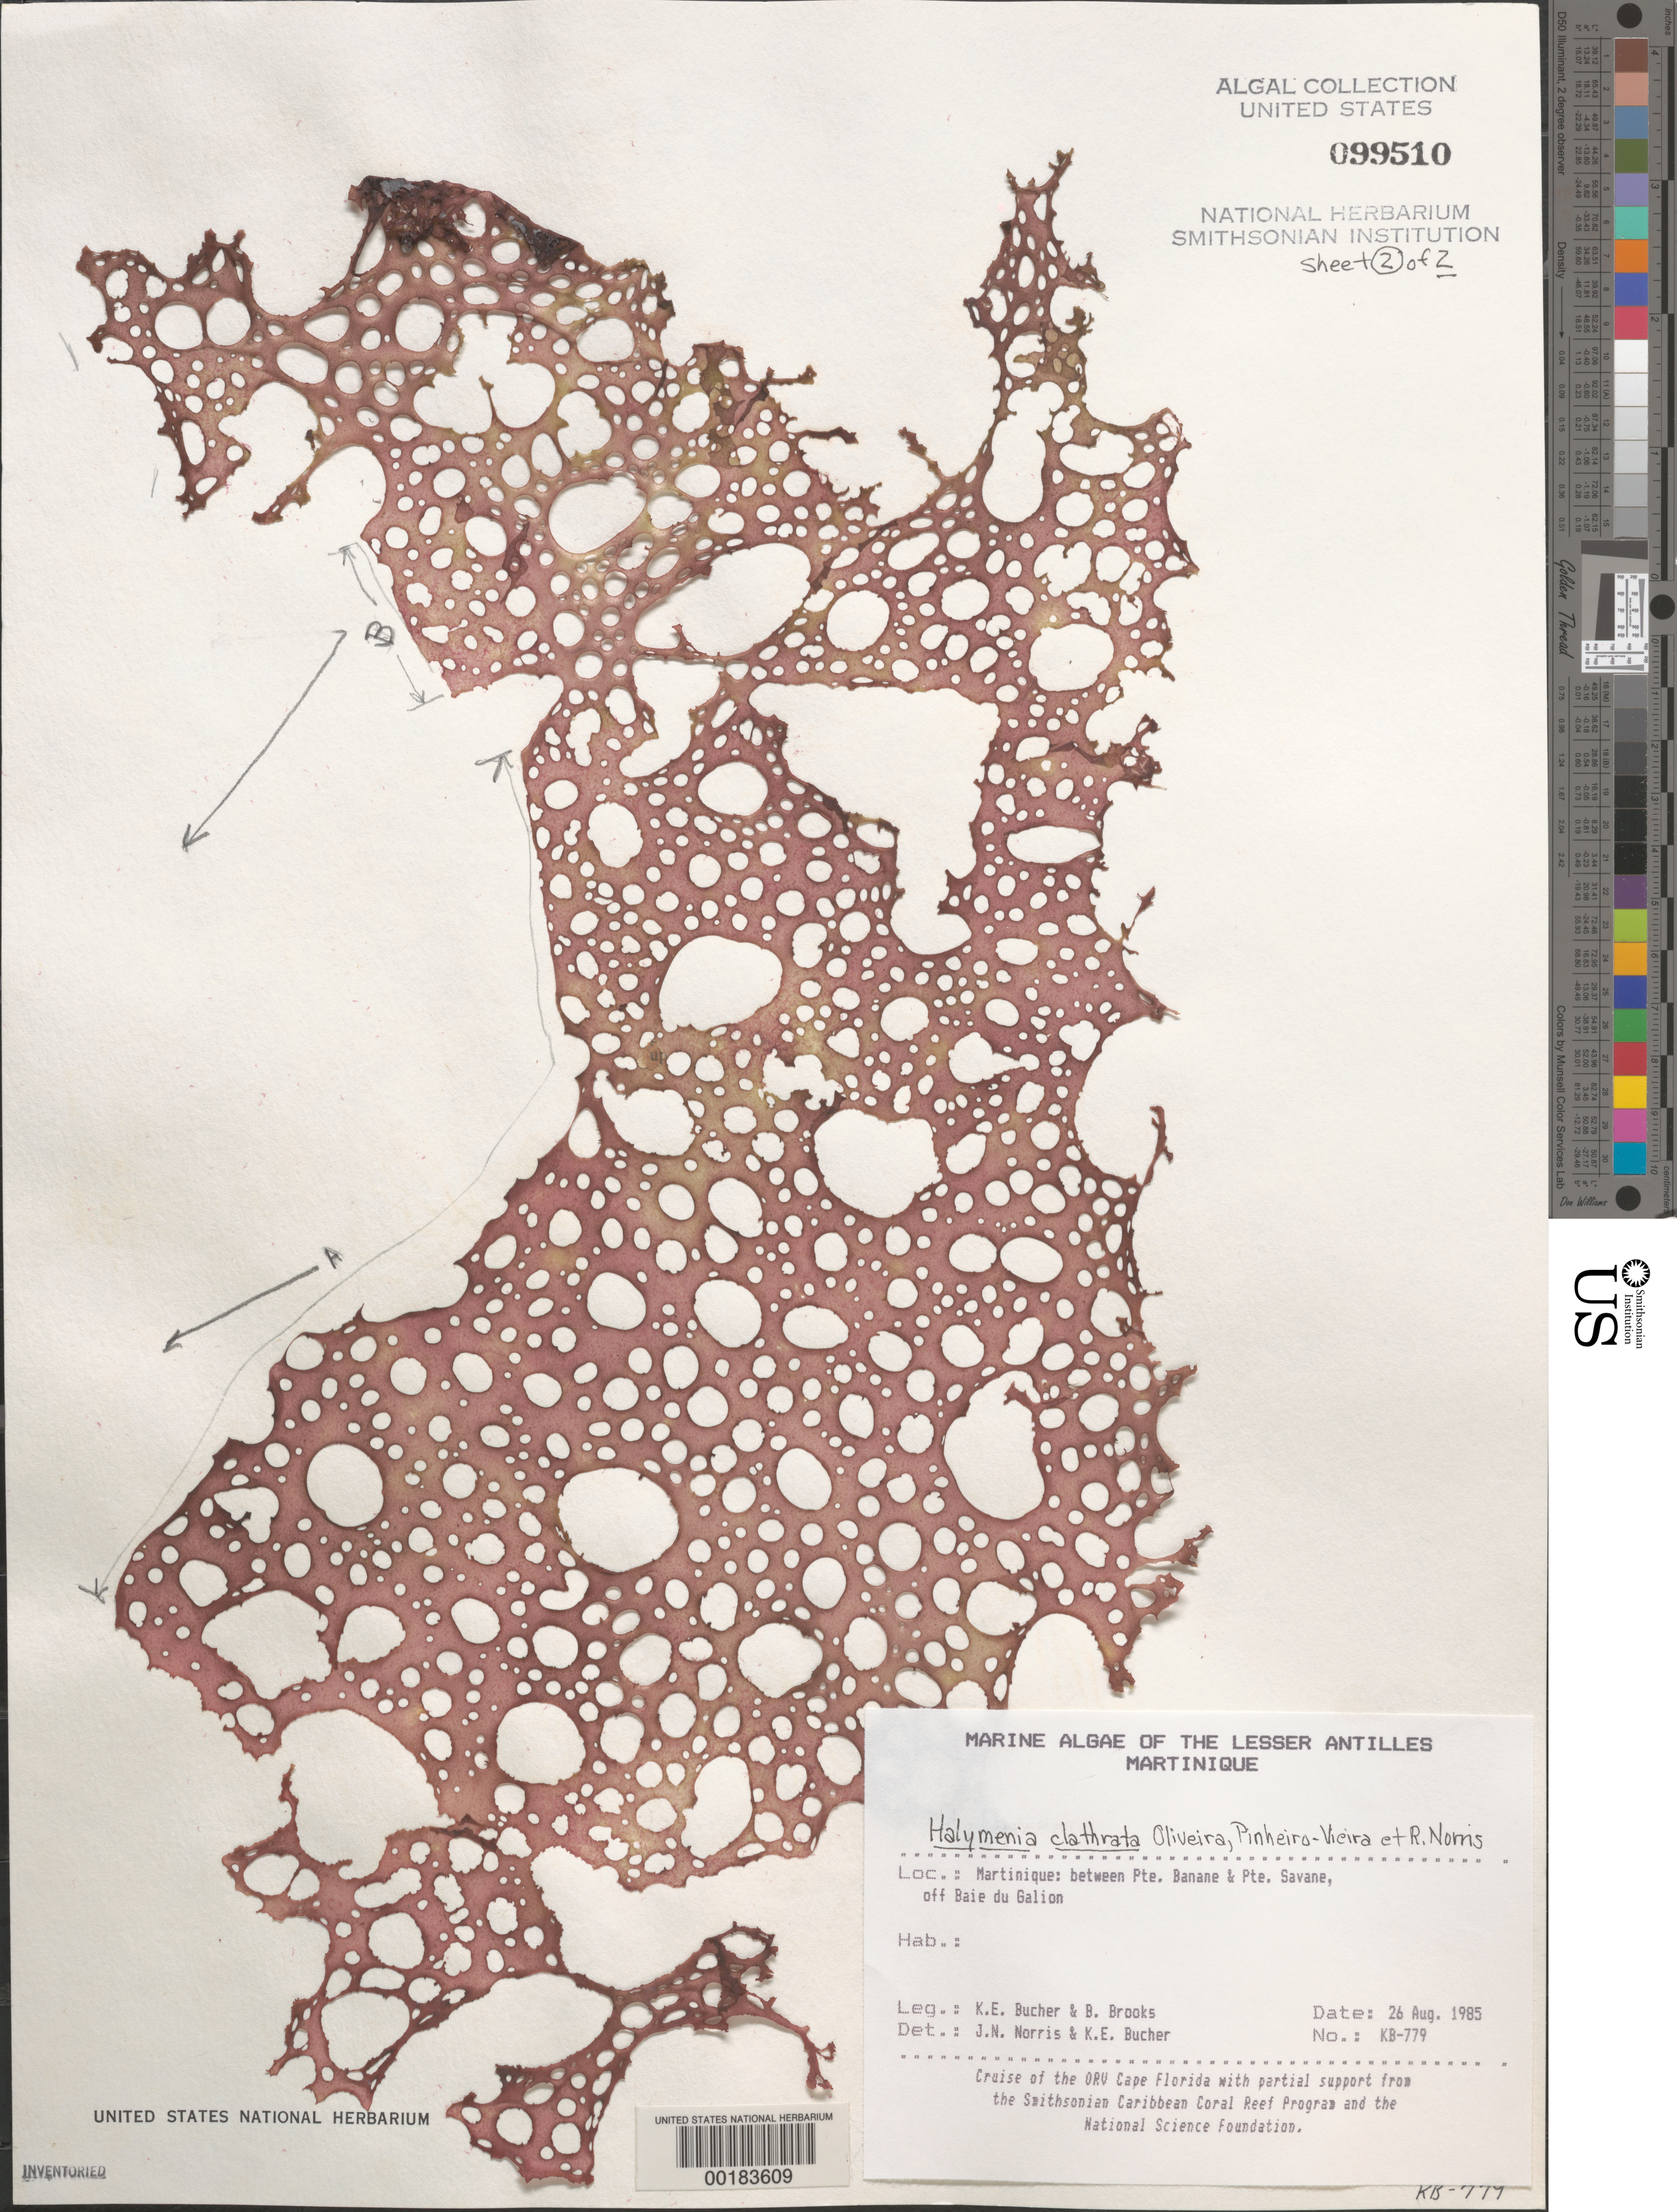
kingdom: Plantae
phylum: Rhodophyta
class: Florideophyceae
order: Halymeniales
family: Halymeniaceae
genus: Halymenia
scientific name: Halymenia sp.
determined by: Norris, J. N.; Bucher, K. E.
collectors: K. E. Bucher & B. Brooks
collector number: Kb-779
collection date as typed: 26 Aug 1985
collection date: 1985-08-26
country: Martinique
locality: Between Pointe Banane and Pointe Savane, off Baie du Galion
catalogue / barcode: US 99510